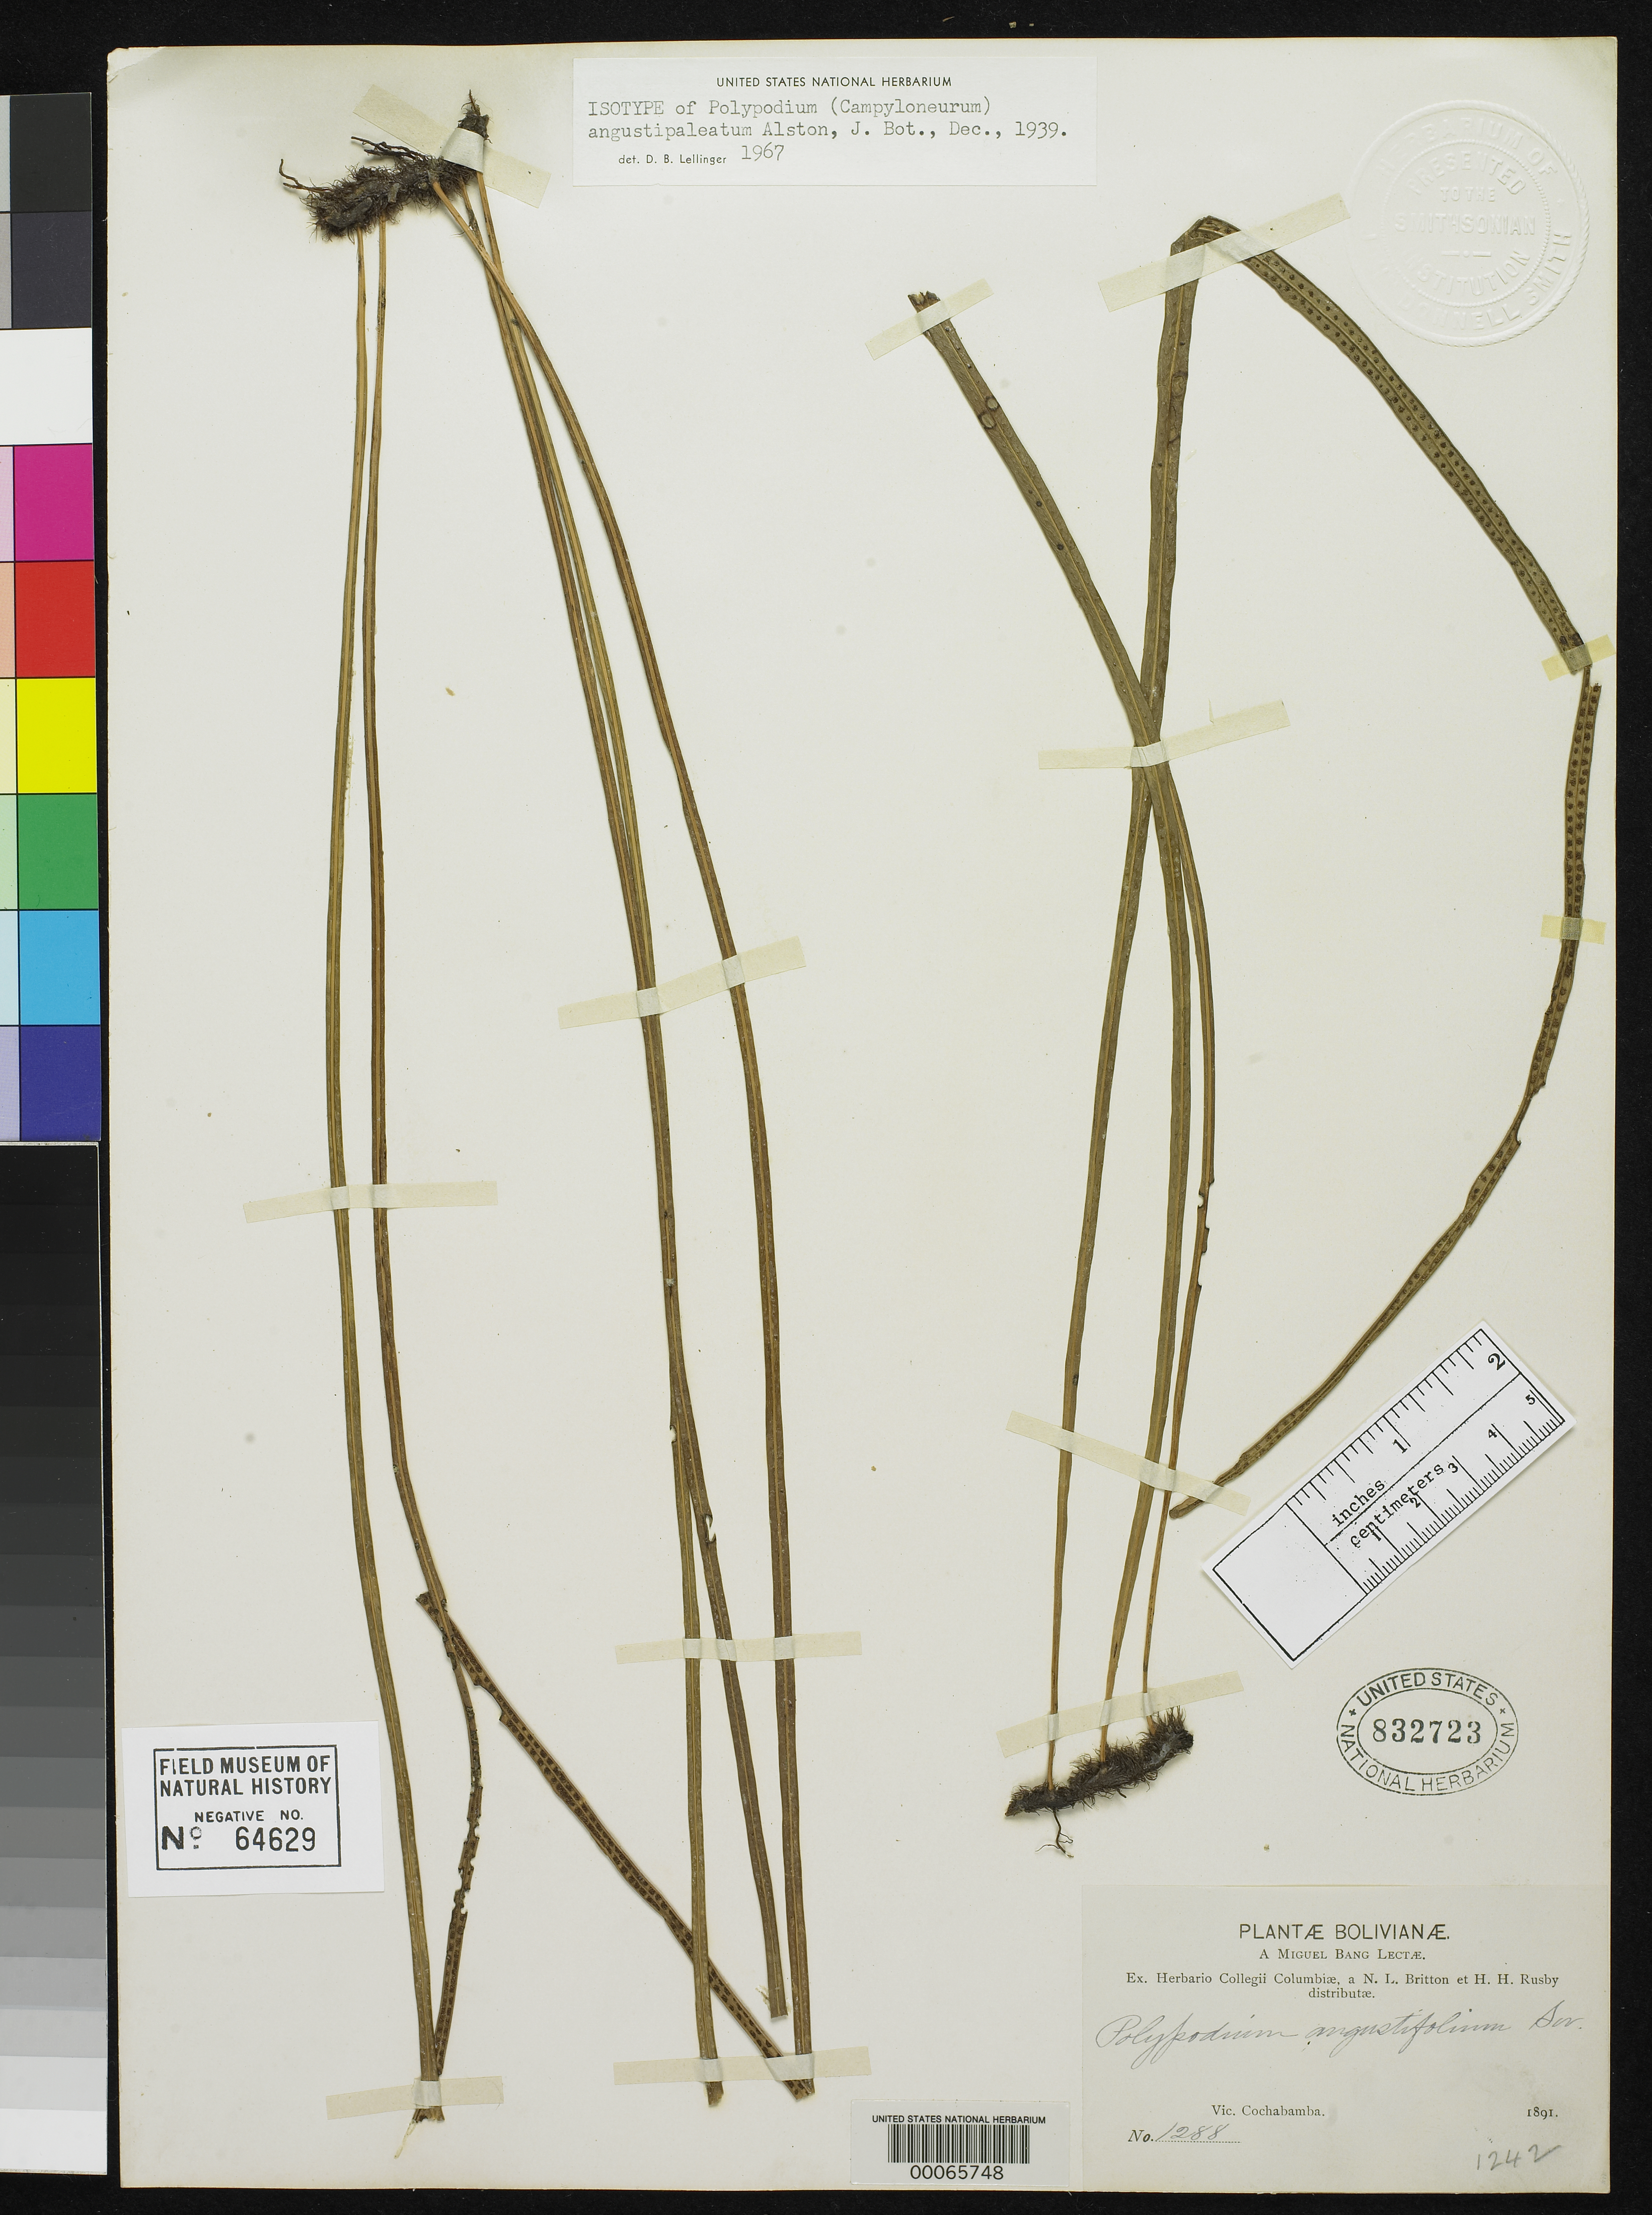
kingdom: Plantae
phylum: Tracheophyta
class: Polypodiopsida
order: Polypodiales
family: Polypodiaceae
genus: Polypodium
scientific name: Polypodium angustipaleatum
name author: Alston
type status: Isotype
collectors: M. Bang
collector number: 1288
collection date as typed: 1891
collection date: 1891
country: Bolivia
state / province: Cochabamba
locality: Vicinity of Cochabamba.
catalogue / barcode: US 832723